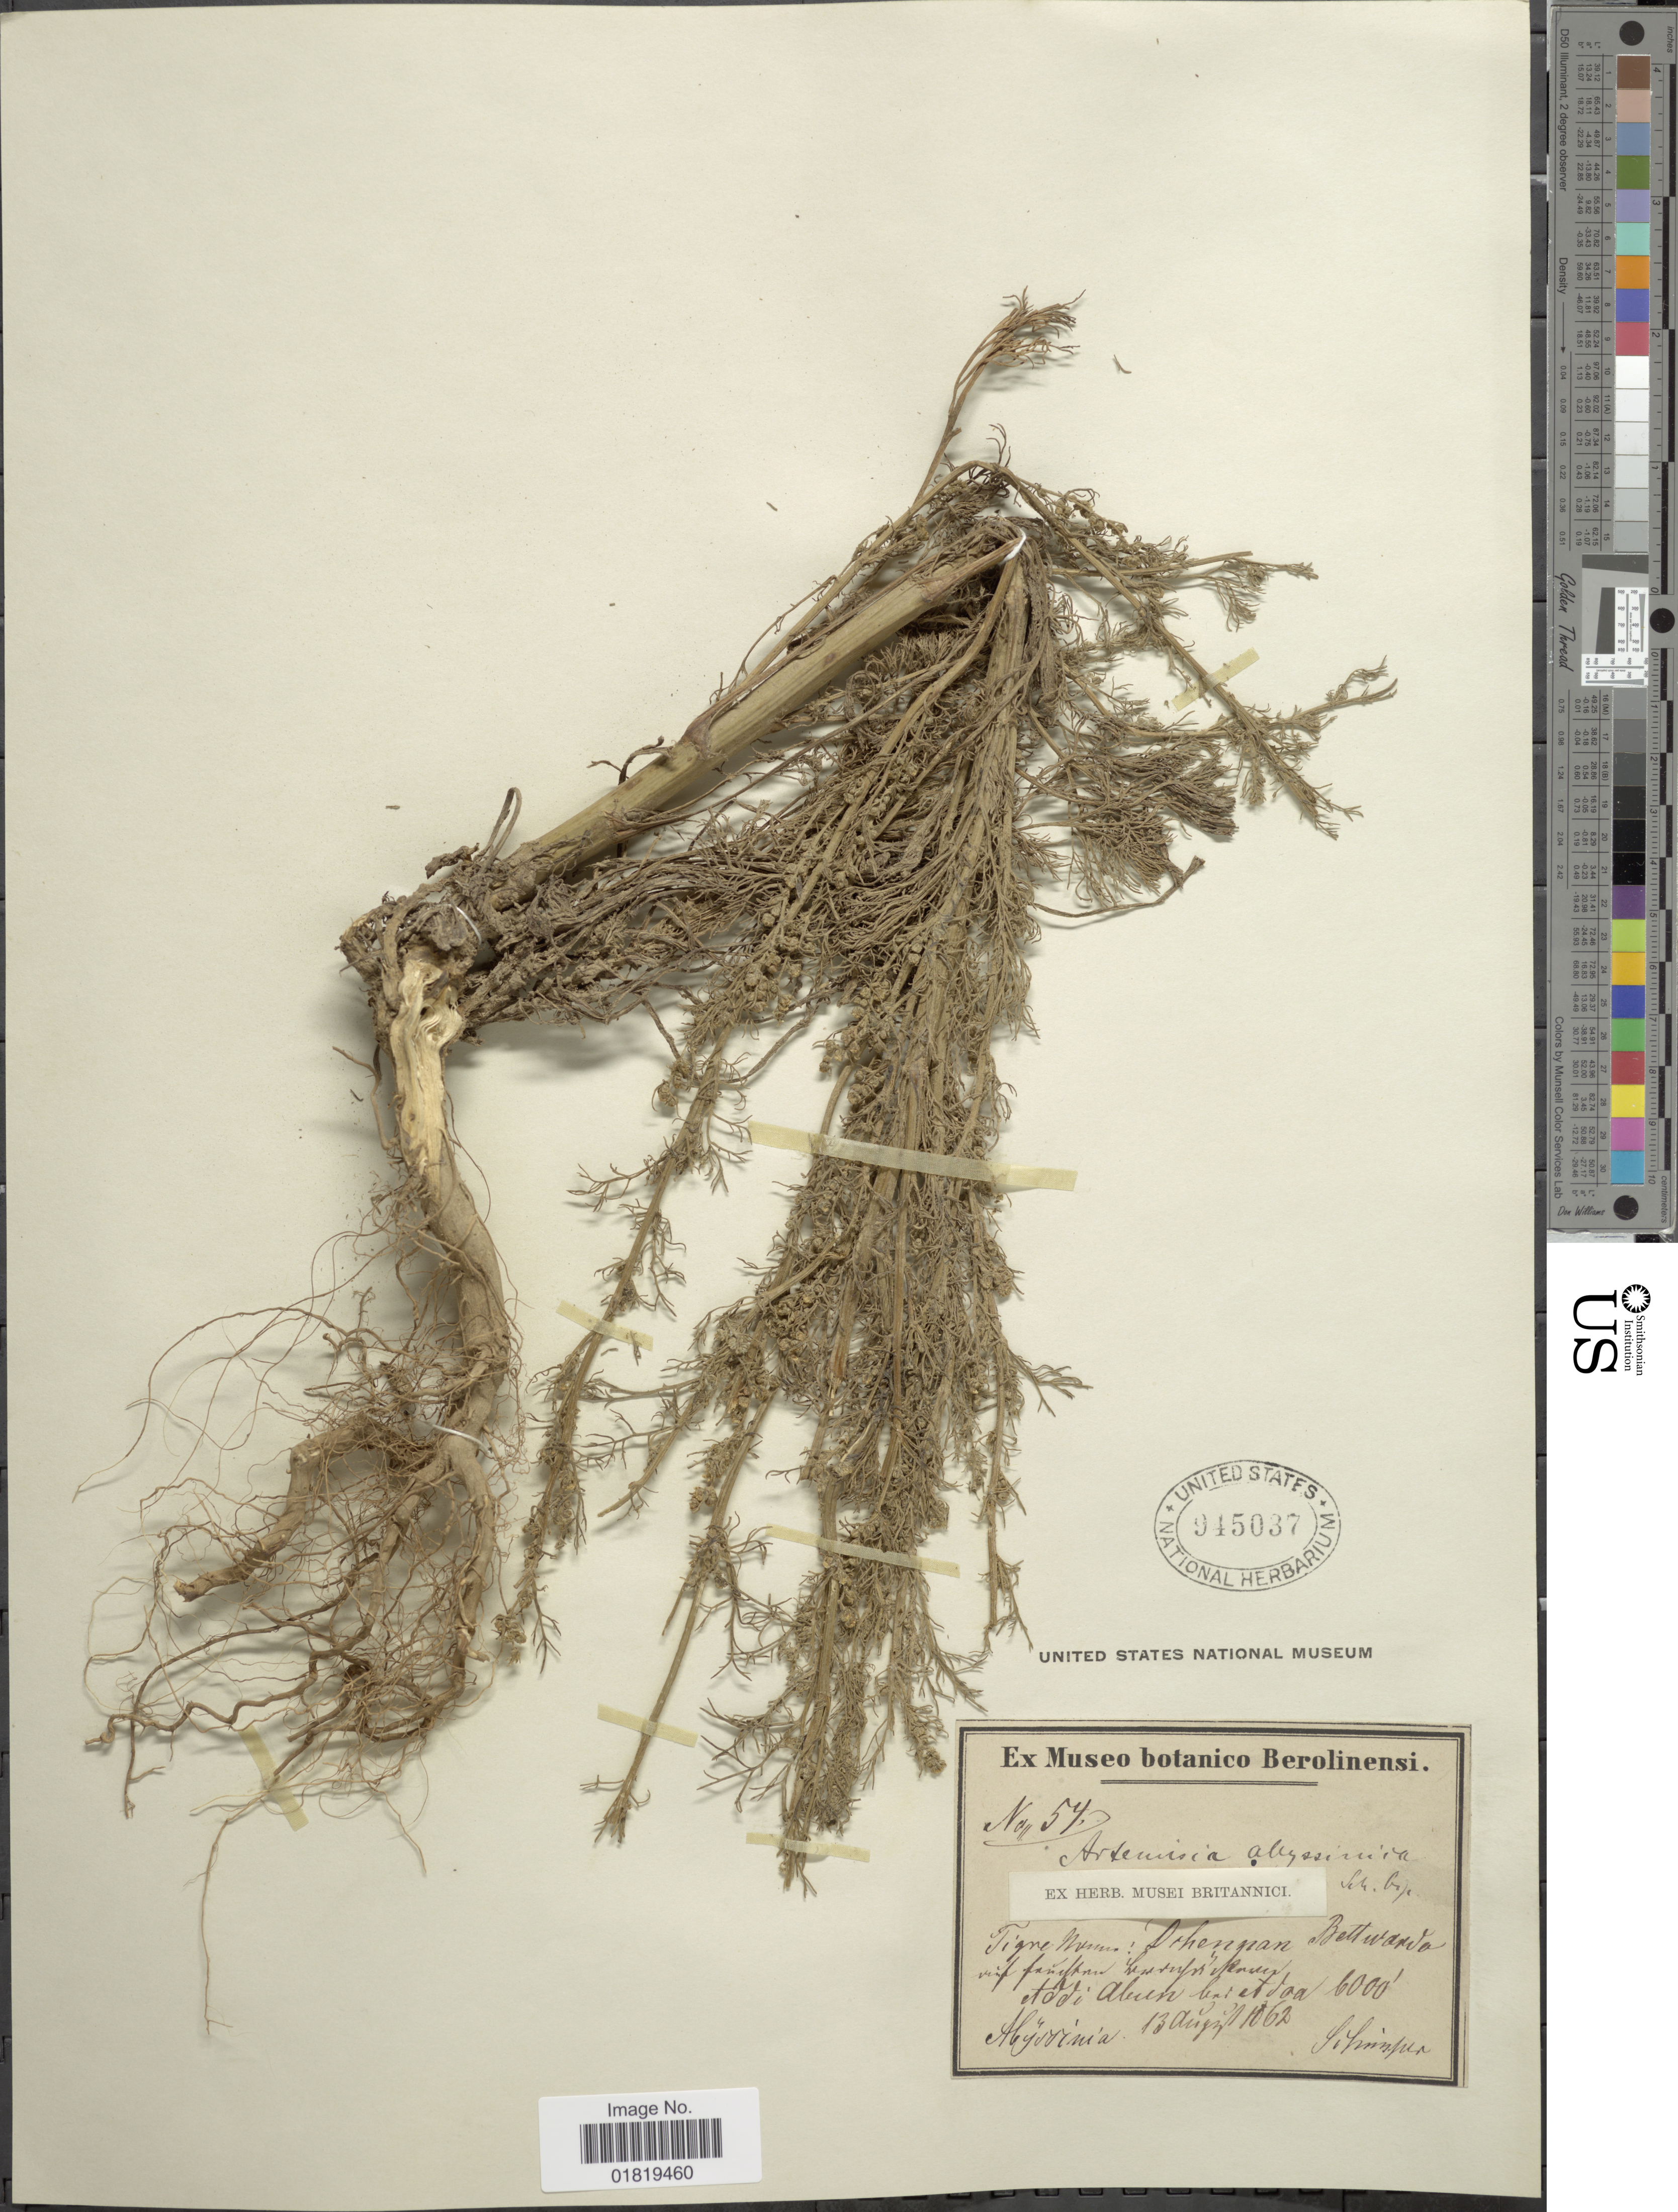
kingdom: Plantae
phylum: Tracheophyta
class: Magnoliopsida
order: Asterales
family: Asteraceae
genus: Artemisia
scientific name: Artemisia abyssinica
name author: Sch. Bip.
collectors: -. Schimper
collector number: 54*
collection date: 1862-08-13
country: Eritrea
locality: Abyssinia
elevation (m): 1829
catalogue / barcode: US 945037